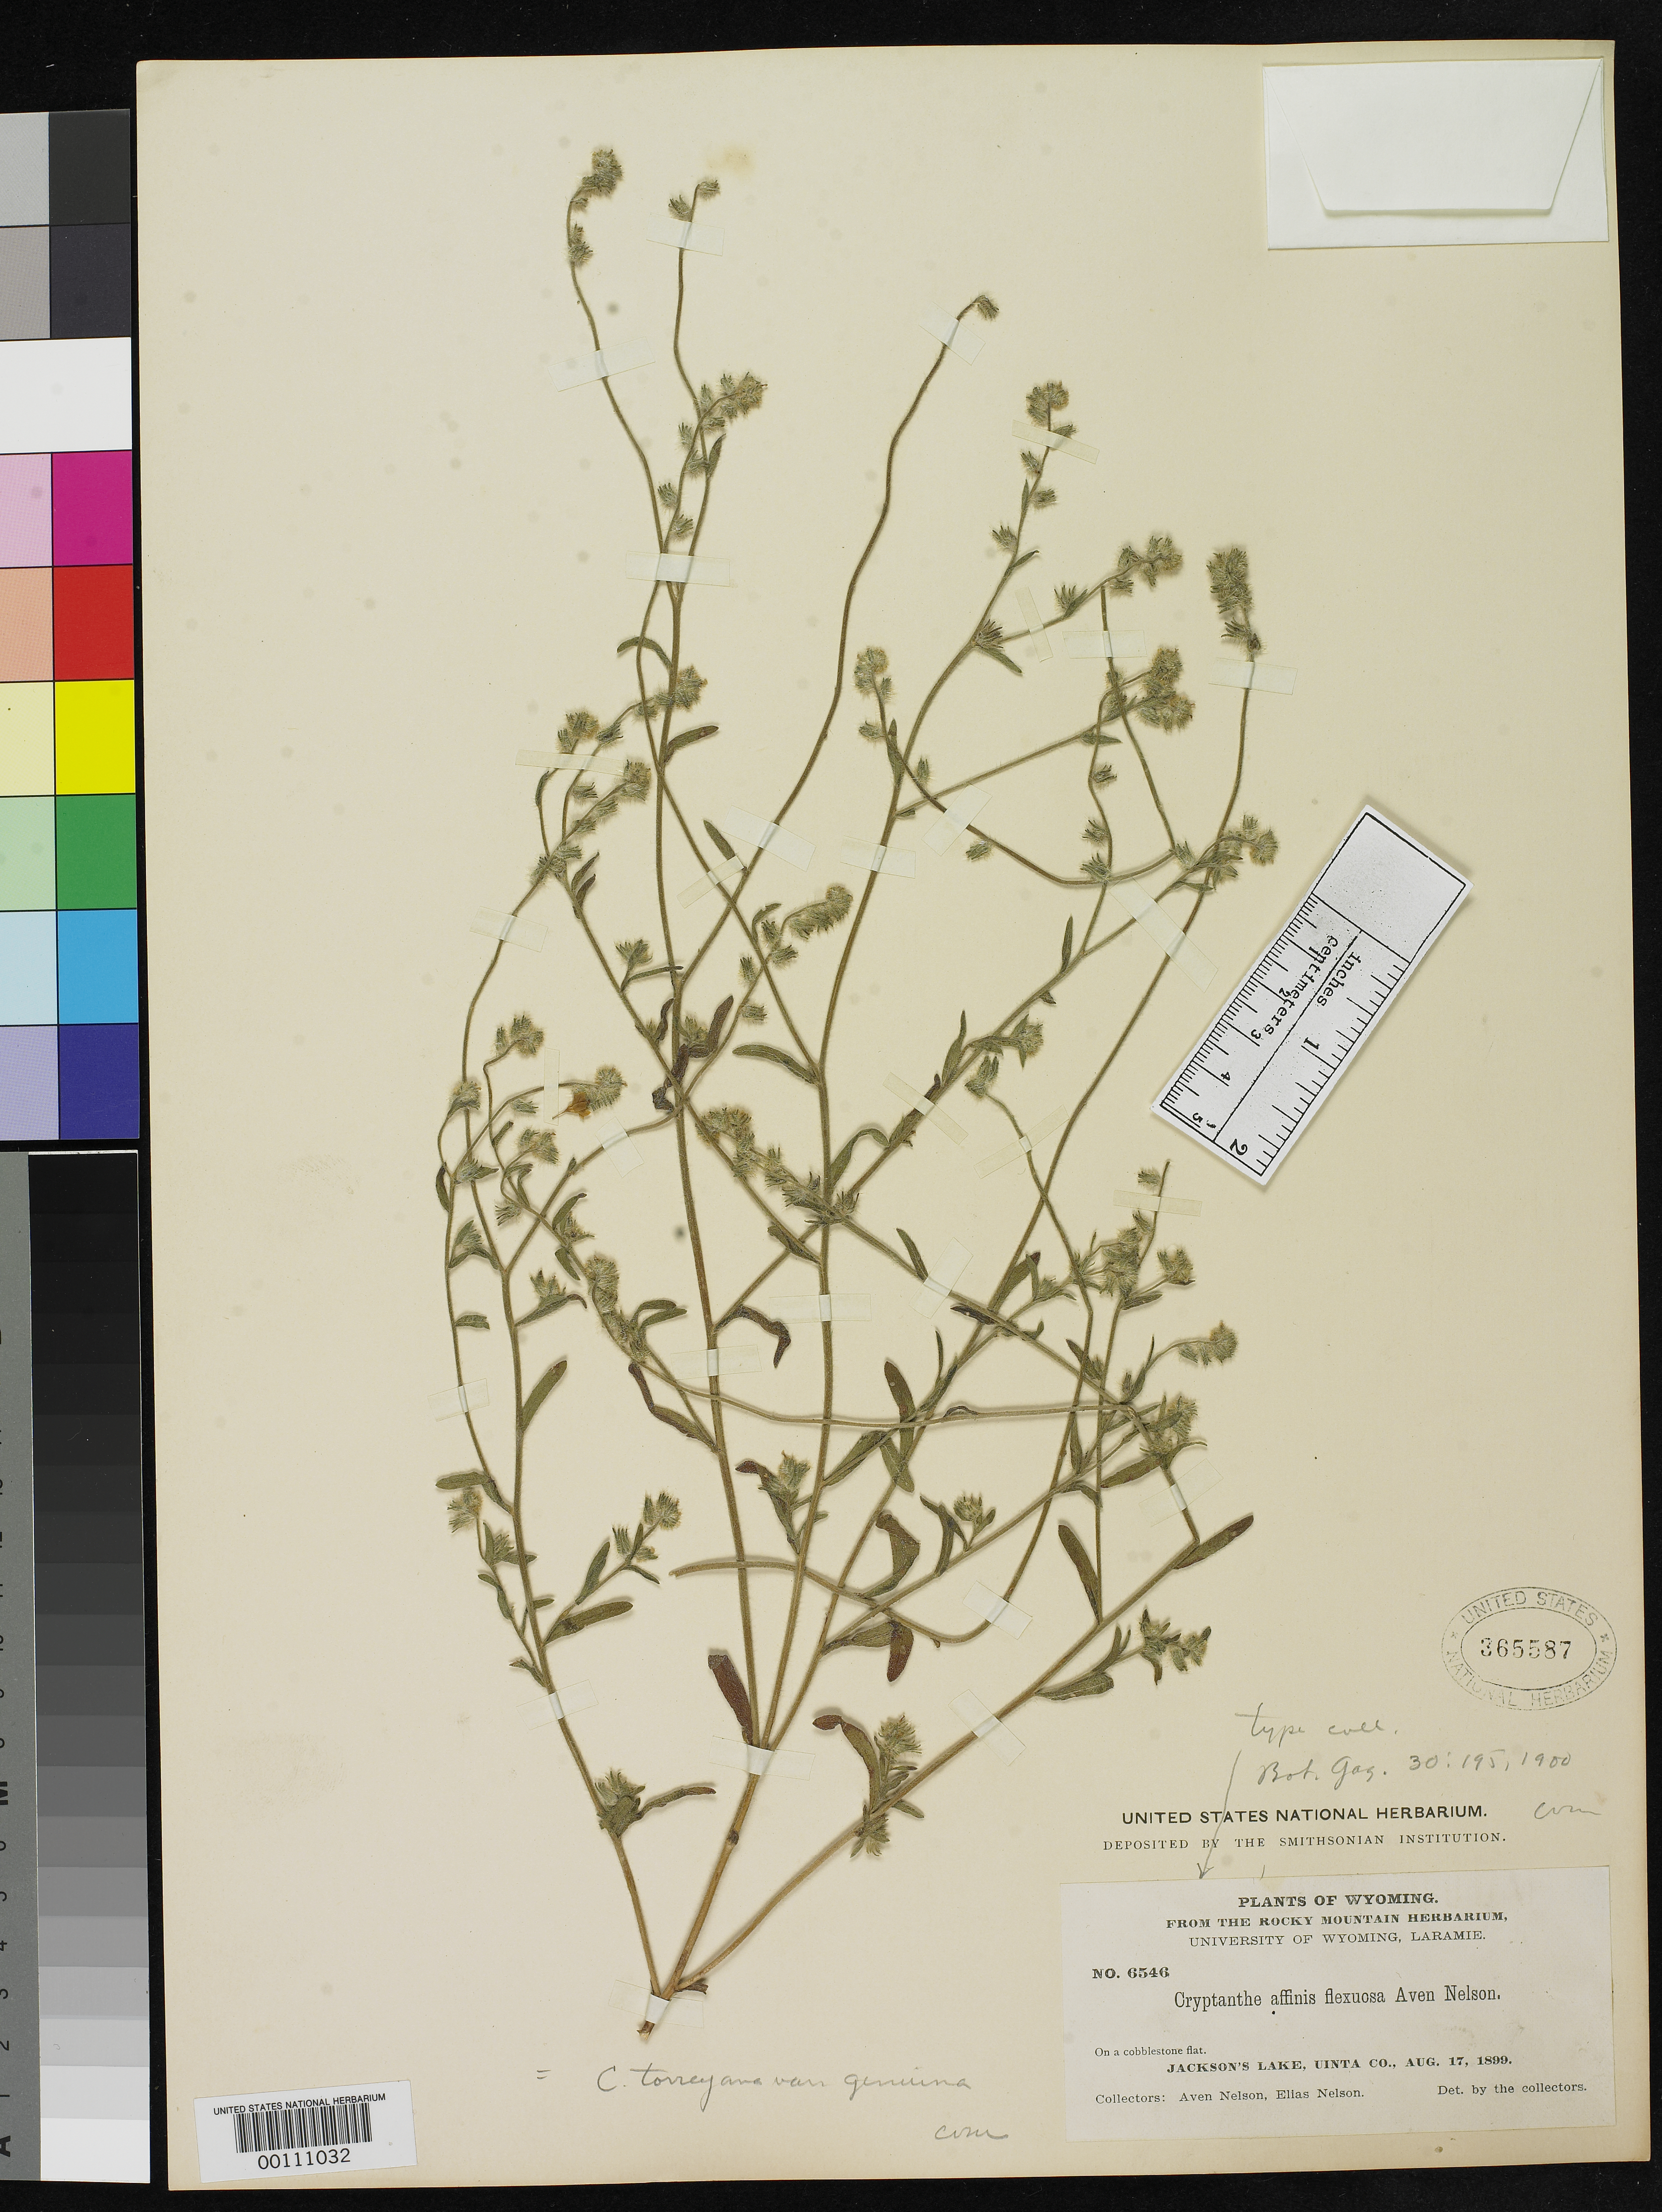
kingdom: Plantae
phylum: Tracheophyta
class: Magnoliopsida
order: Boraginales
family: Boraginaceae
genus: Cryptantha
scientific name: Cryptantha affinis var. flexuosa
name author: A. Nelson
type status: Isotype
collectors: A. Nelson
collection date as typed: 17 Aug 1899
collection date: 1899-08-17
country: United States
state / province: Wyoming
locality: Jackson's Lake.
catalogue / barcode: US 365587